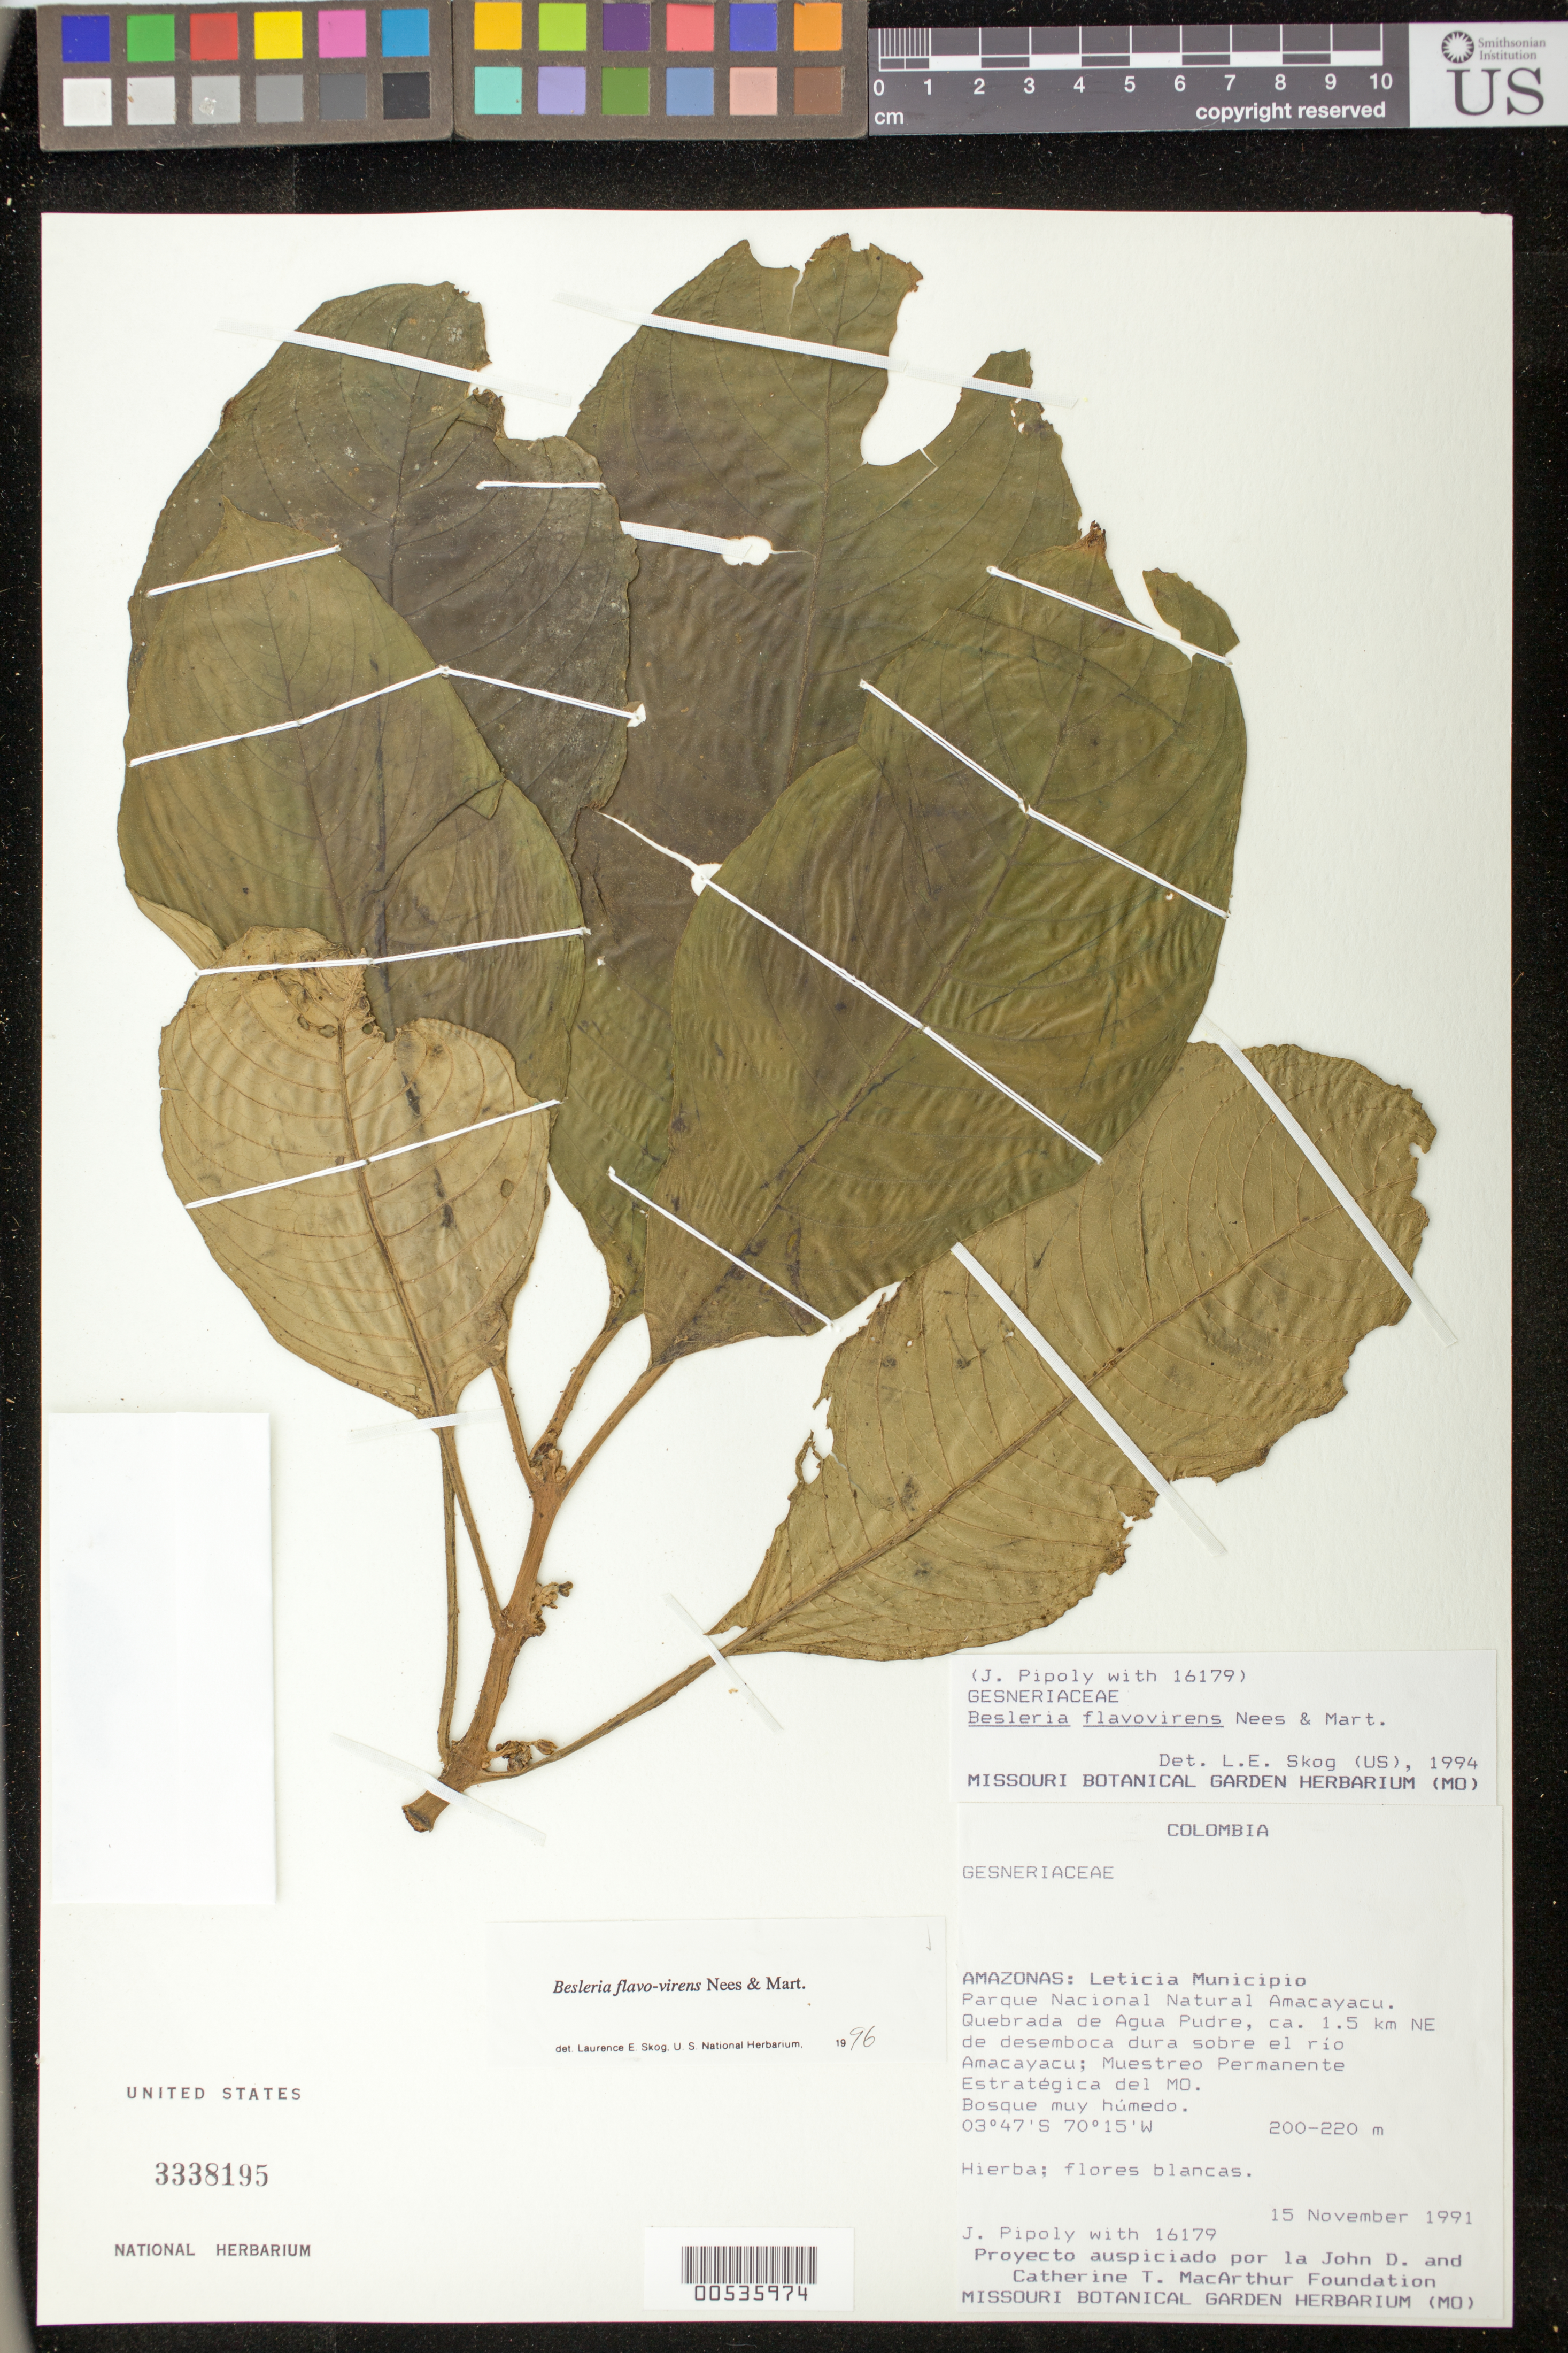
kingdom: Plantae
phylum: Tracheophyta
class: Magnoliopsida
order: Lamiales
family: Gesneriaceae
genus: Besleria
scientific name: Besleria flavo-virens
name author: Nees & Mart.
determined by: Skog, Laurence E.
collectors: J. J. Pipoly & et al.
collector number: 16179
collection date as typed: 15 Nov 1991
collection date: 1991-11-15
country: Colombia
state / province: Amazônas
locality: Mpio. de Leticia, Parque Nacional Natural Amacayacu, Trocha de Matamatá a Amacayacu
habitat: Bosque muy húmedo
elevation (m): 200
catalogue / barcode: US 3338195